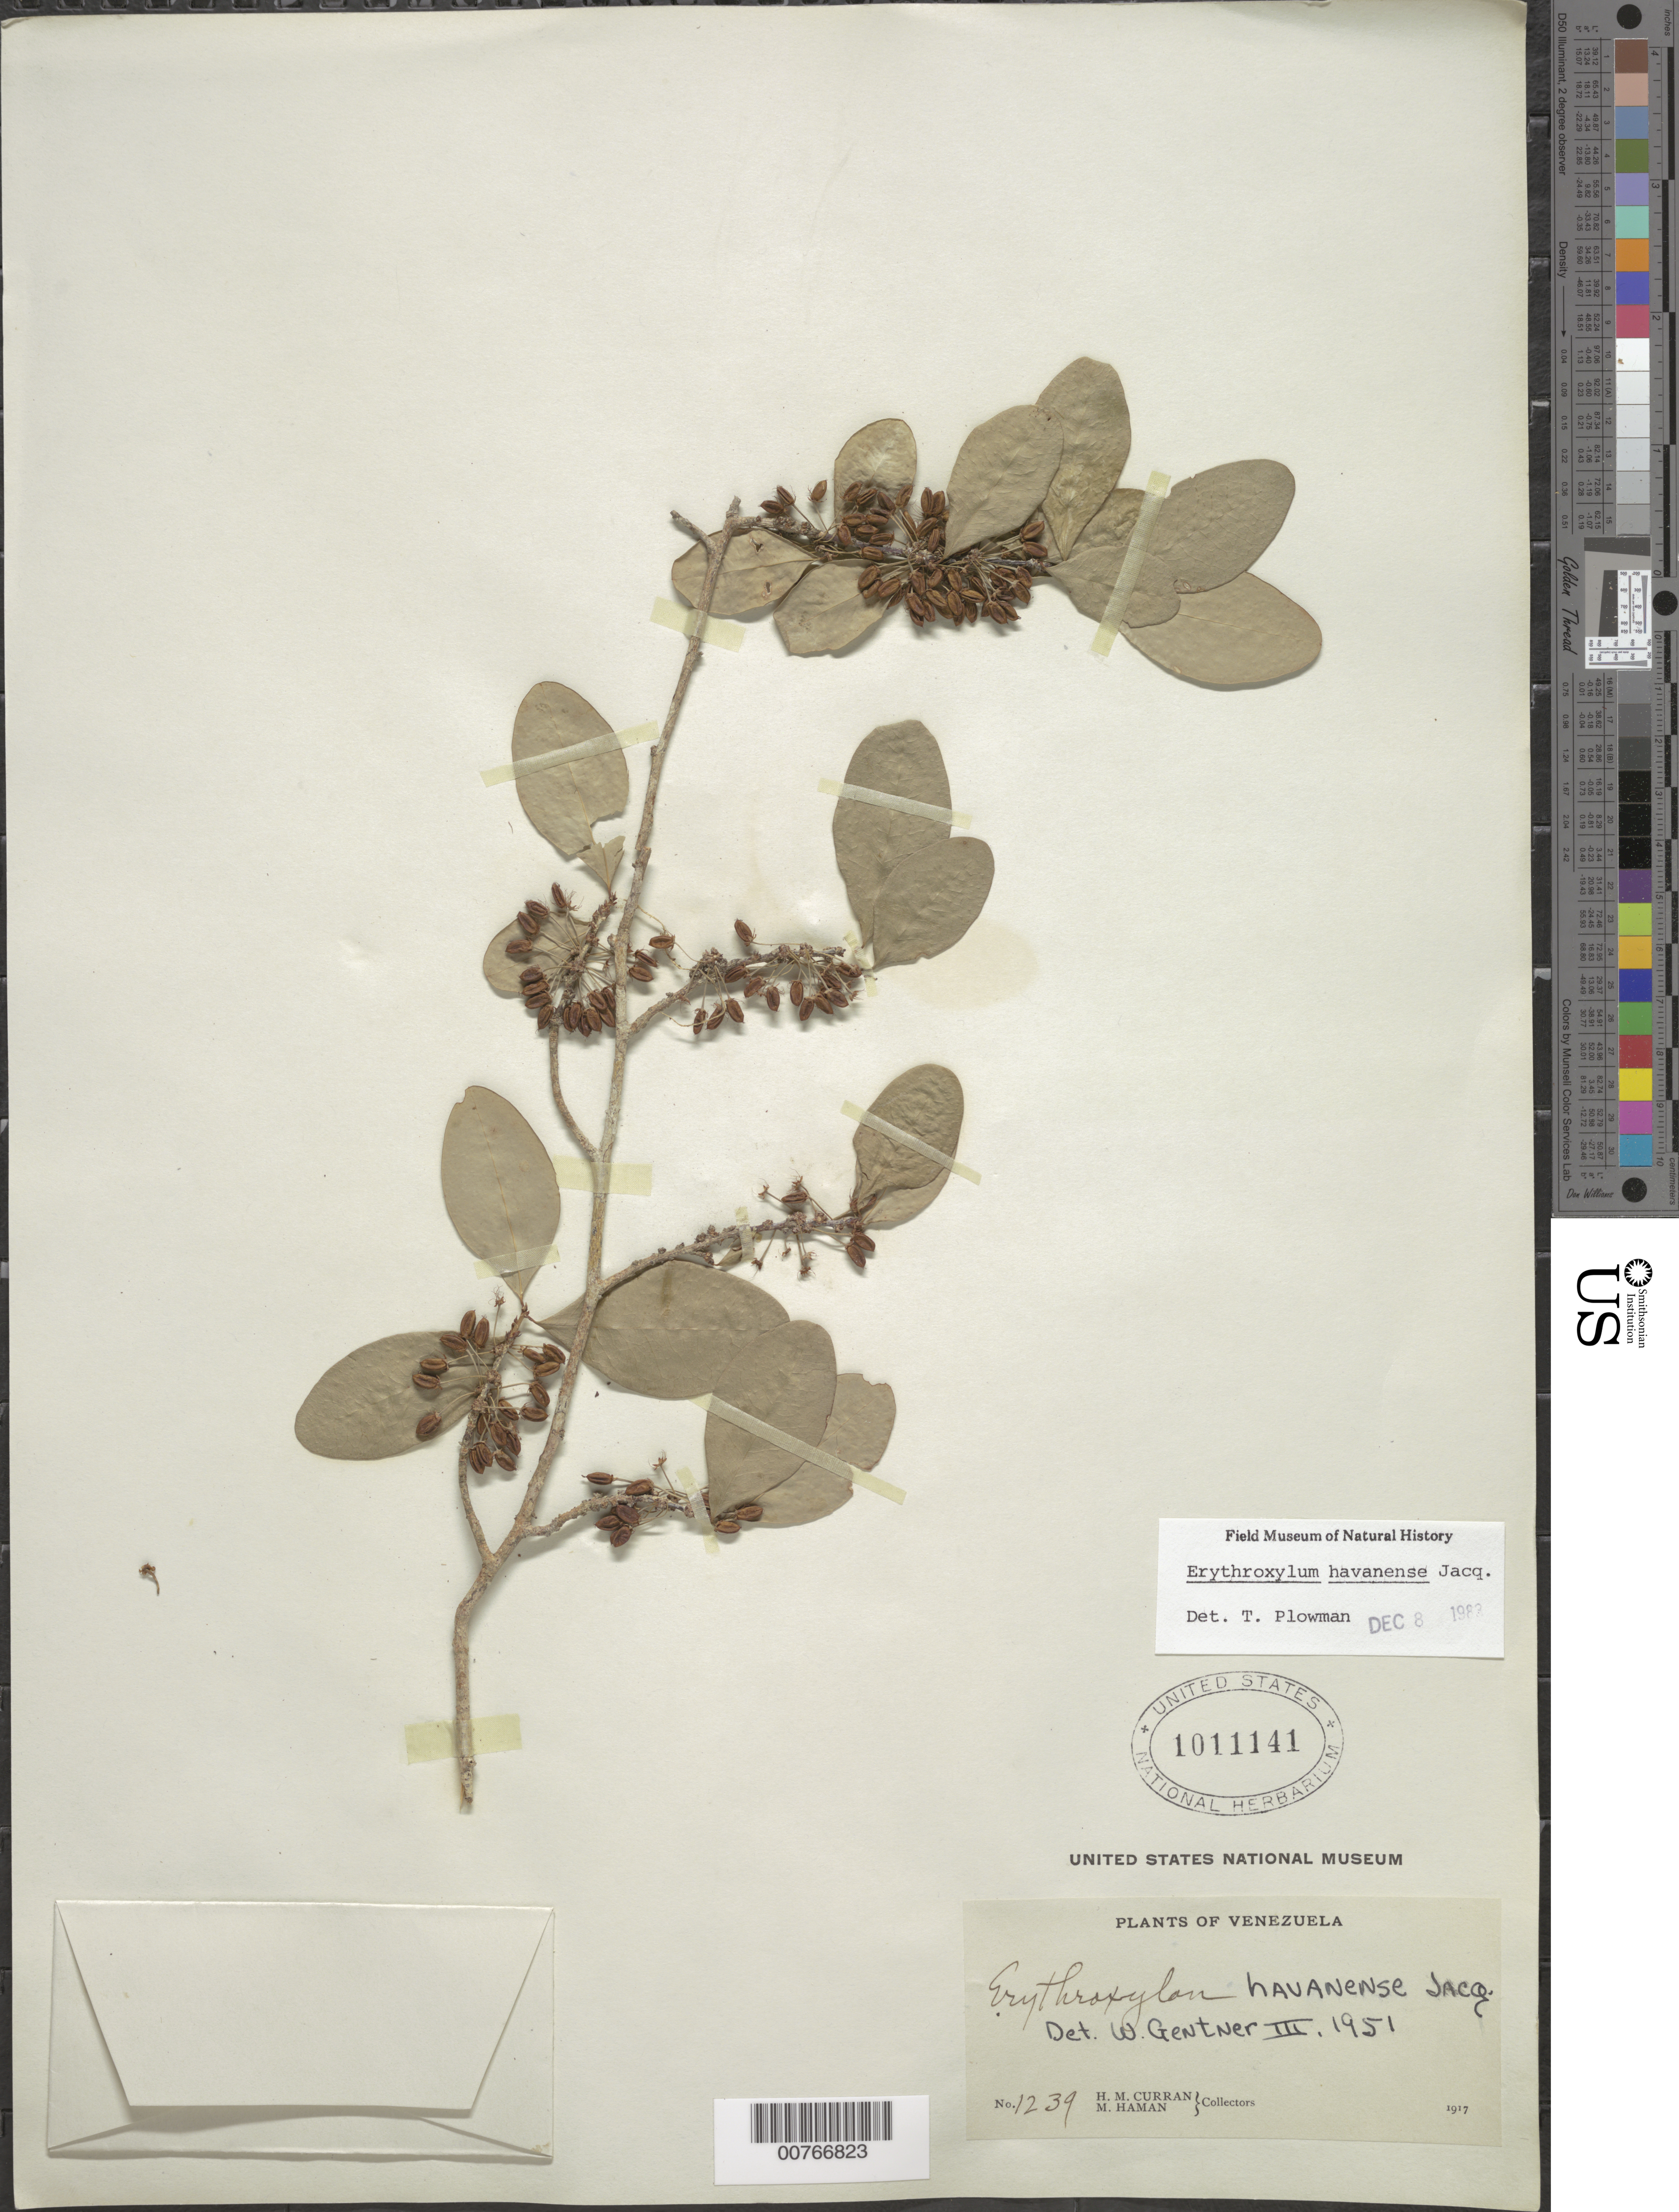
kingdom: Plantae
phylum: Tracheophyta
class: Magnoliopsida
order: Malpighiales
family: Erythroxylaceae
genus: Erythroxylum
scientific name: Erythroxylum havanense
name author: Jacq.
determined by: Plowman, Timothy C.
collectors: H. M. Curran & M. Haman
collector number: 1239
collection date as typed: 1917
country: Venezuela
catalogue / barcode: US 1011141